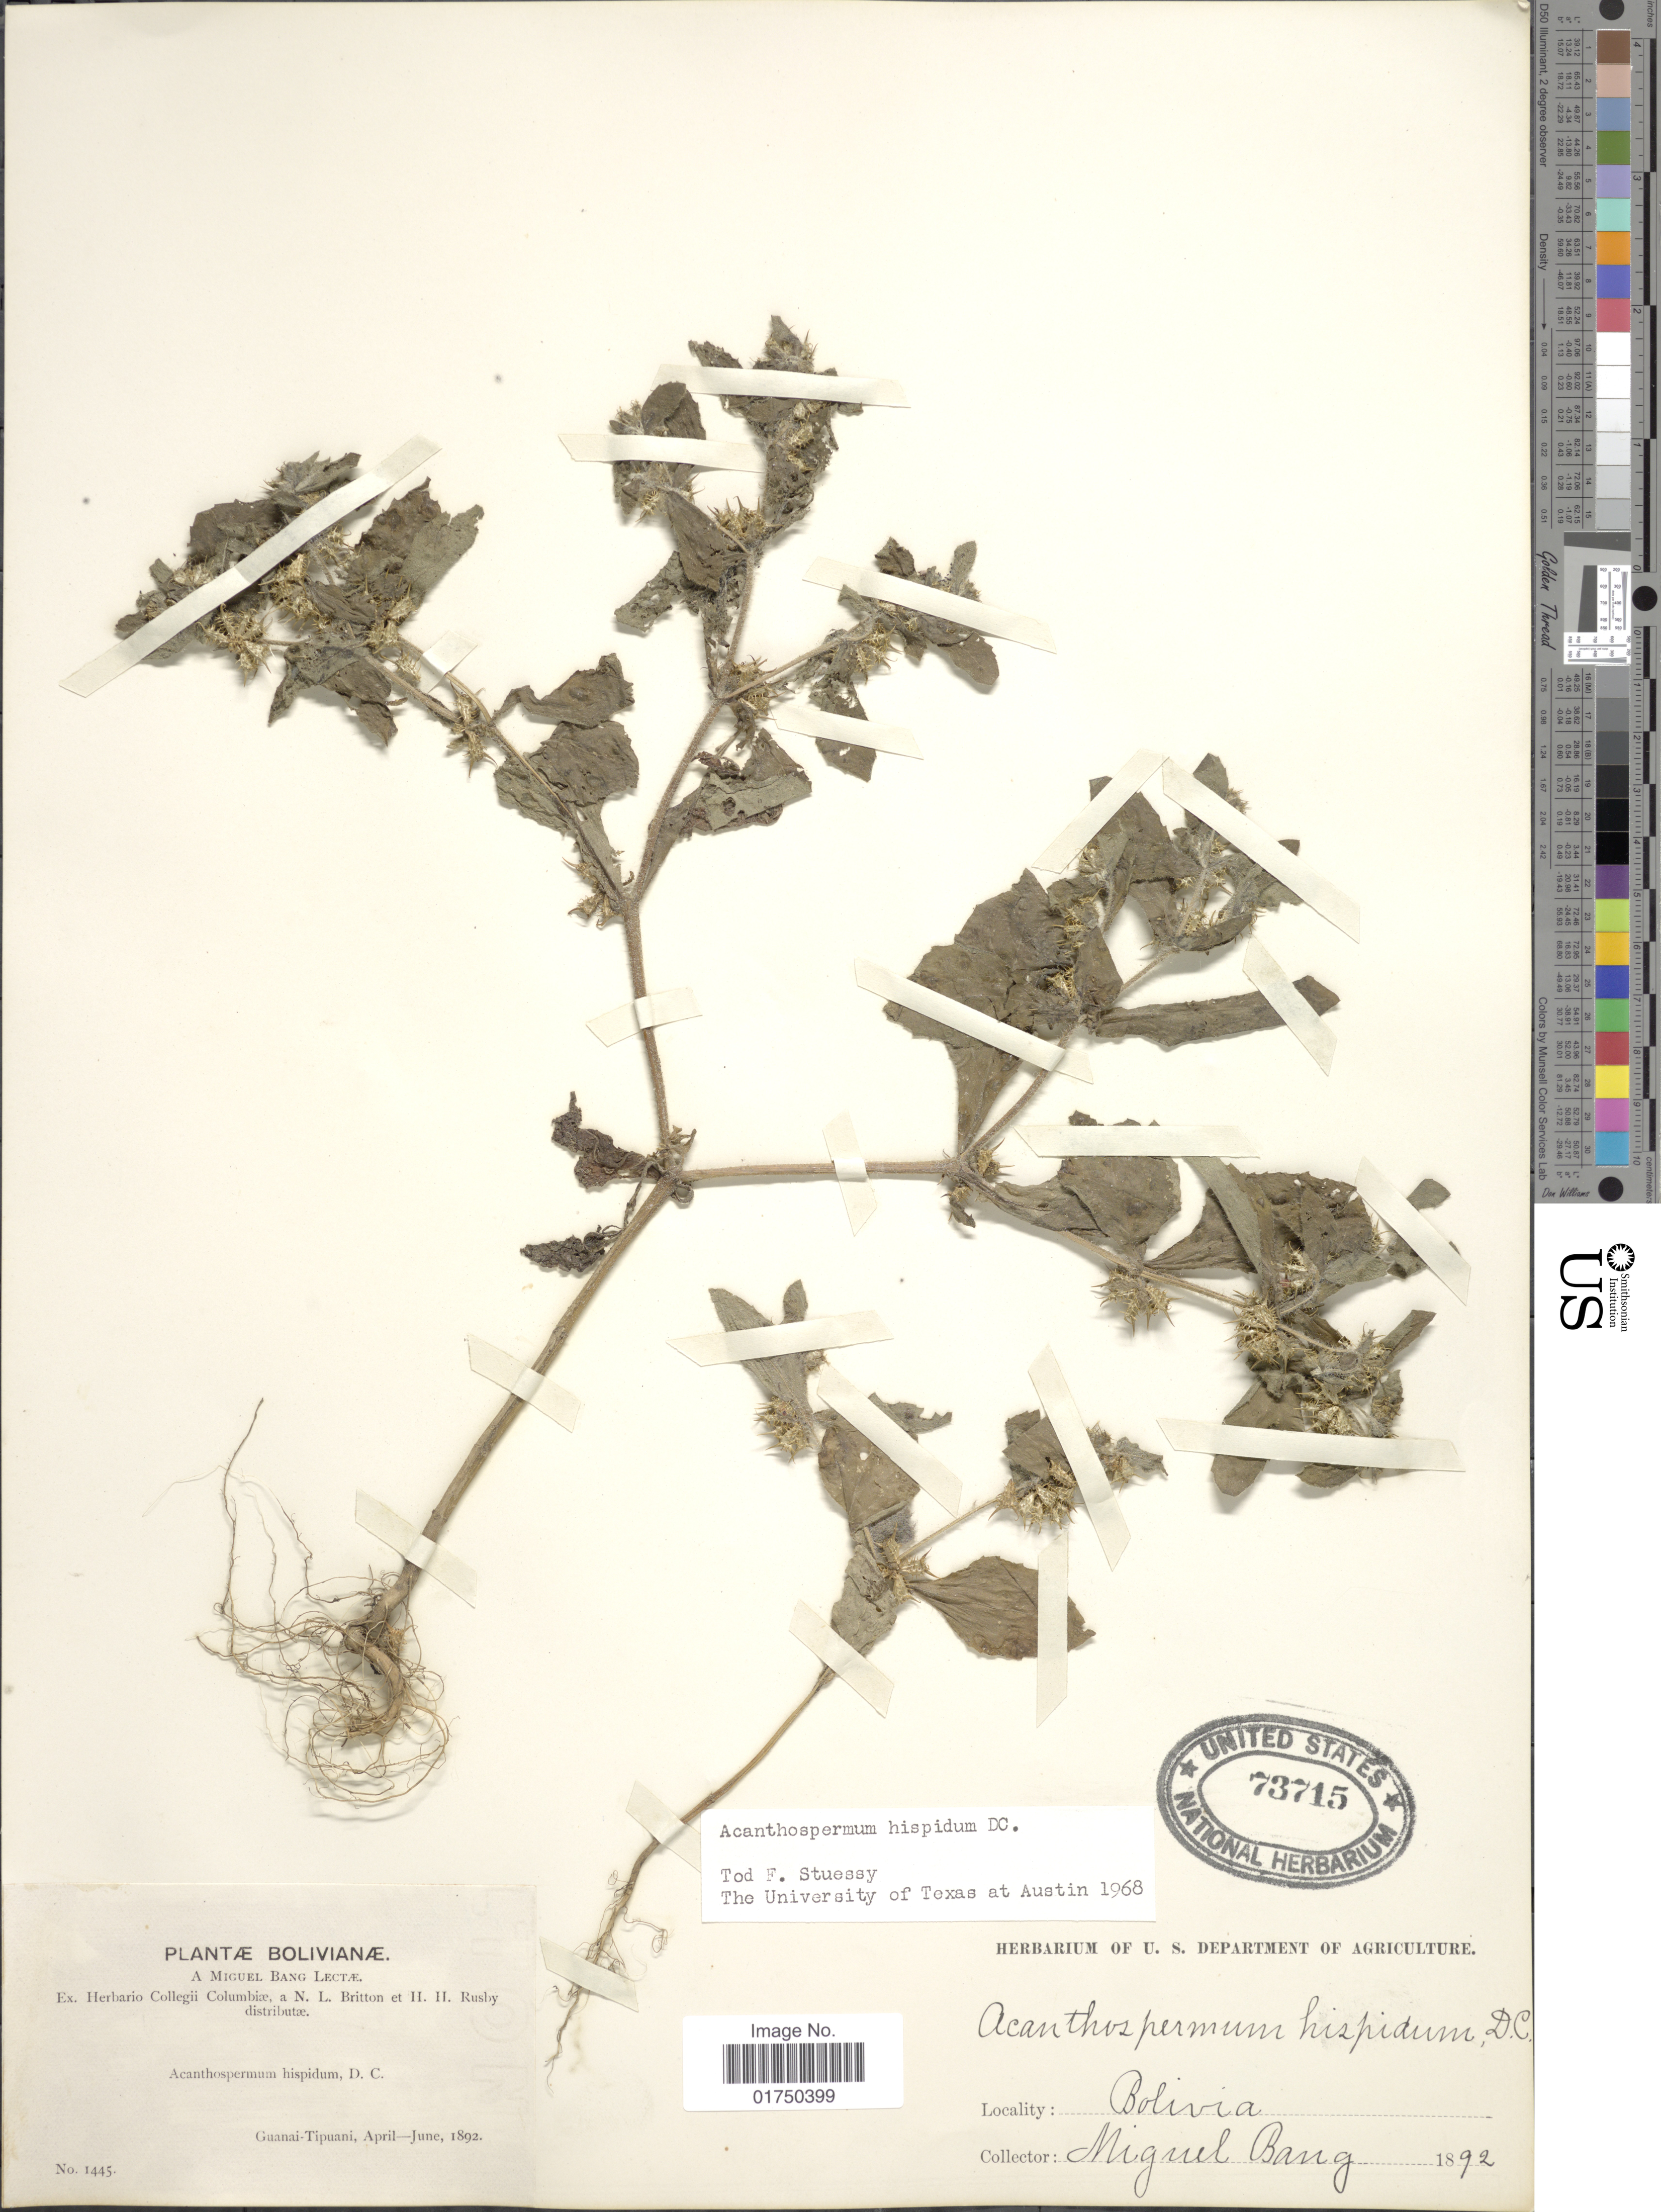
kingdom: Plantae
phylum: Tracheophyta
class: Magnoliopsida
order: Asterales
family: Asteraceae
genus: Acanthospermum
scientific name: Acanthospermum hispidum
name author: DC.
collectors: M. Bang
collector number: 1445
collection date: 1892-04/1892-06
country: Bolivia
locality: Guanai-Tipuani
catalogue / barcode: US 73715